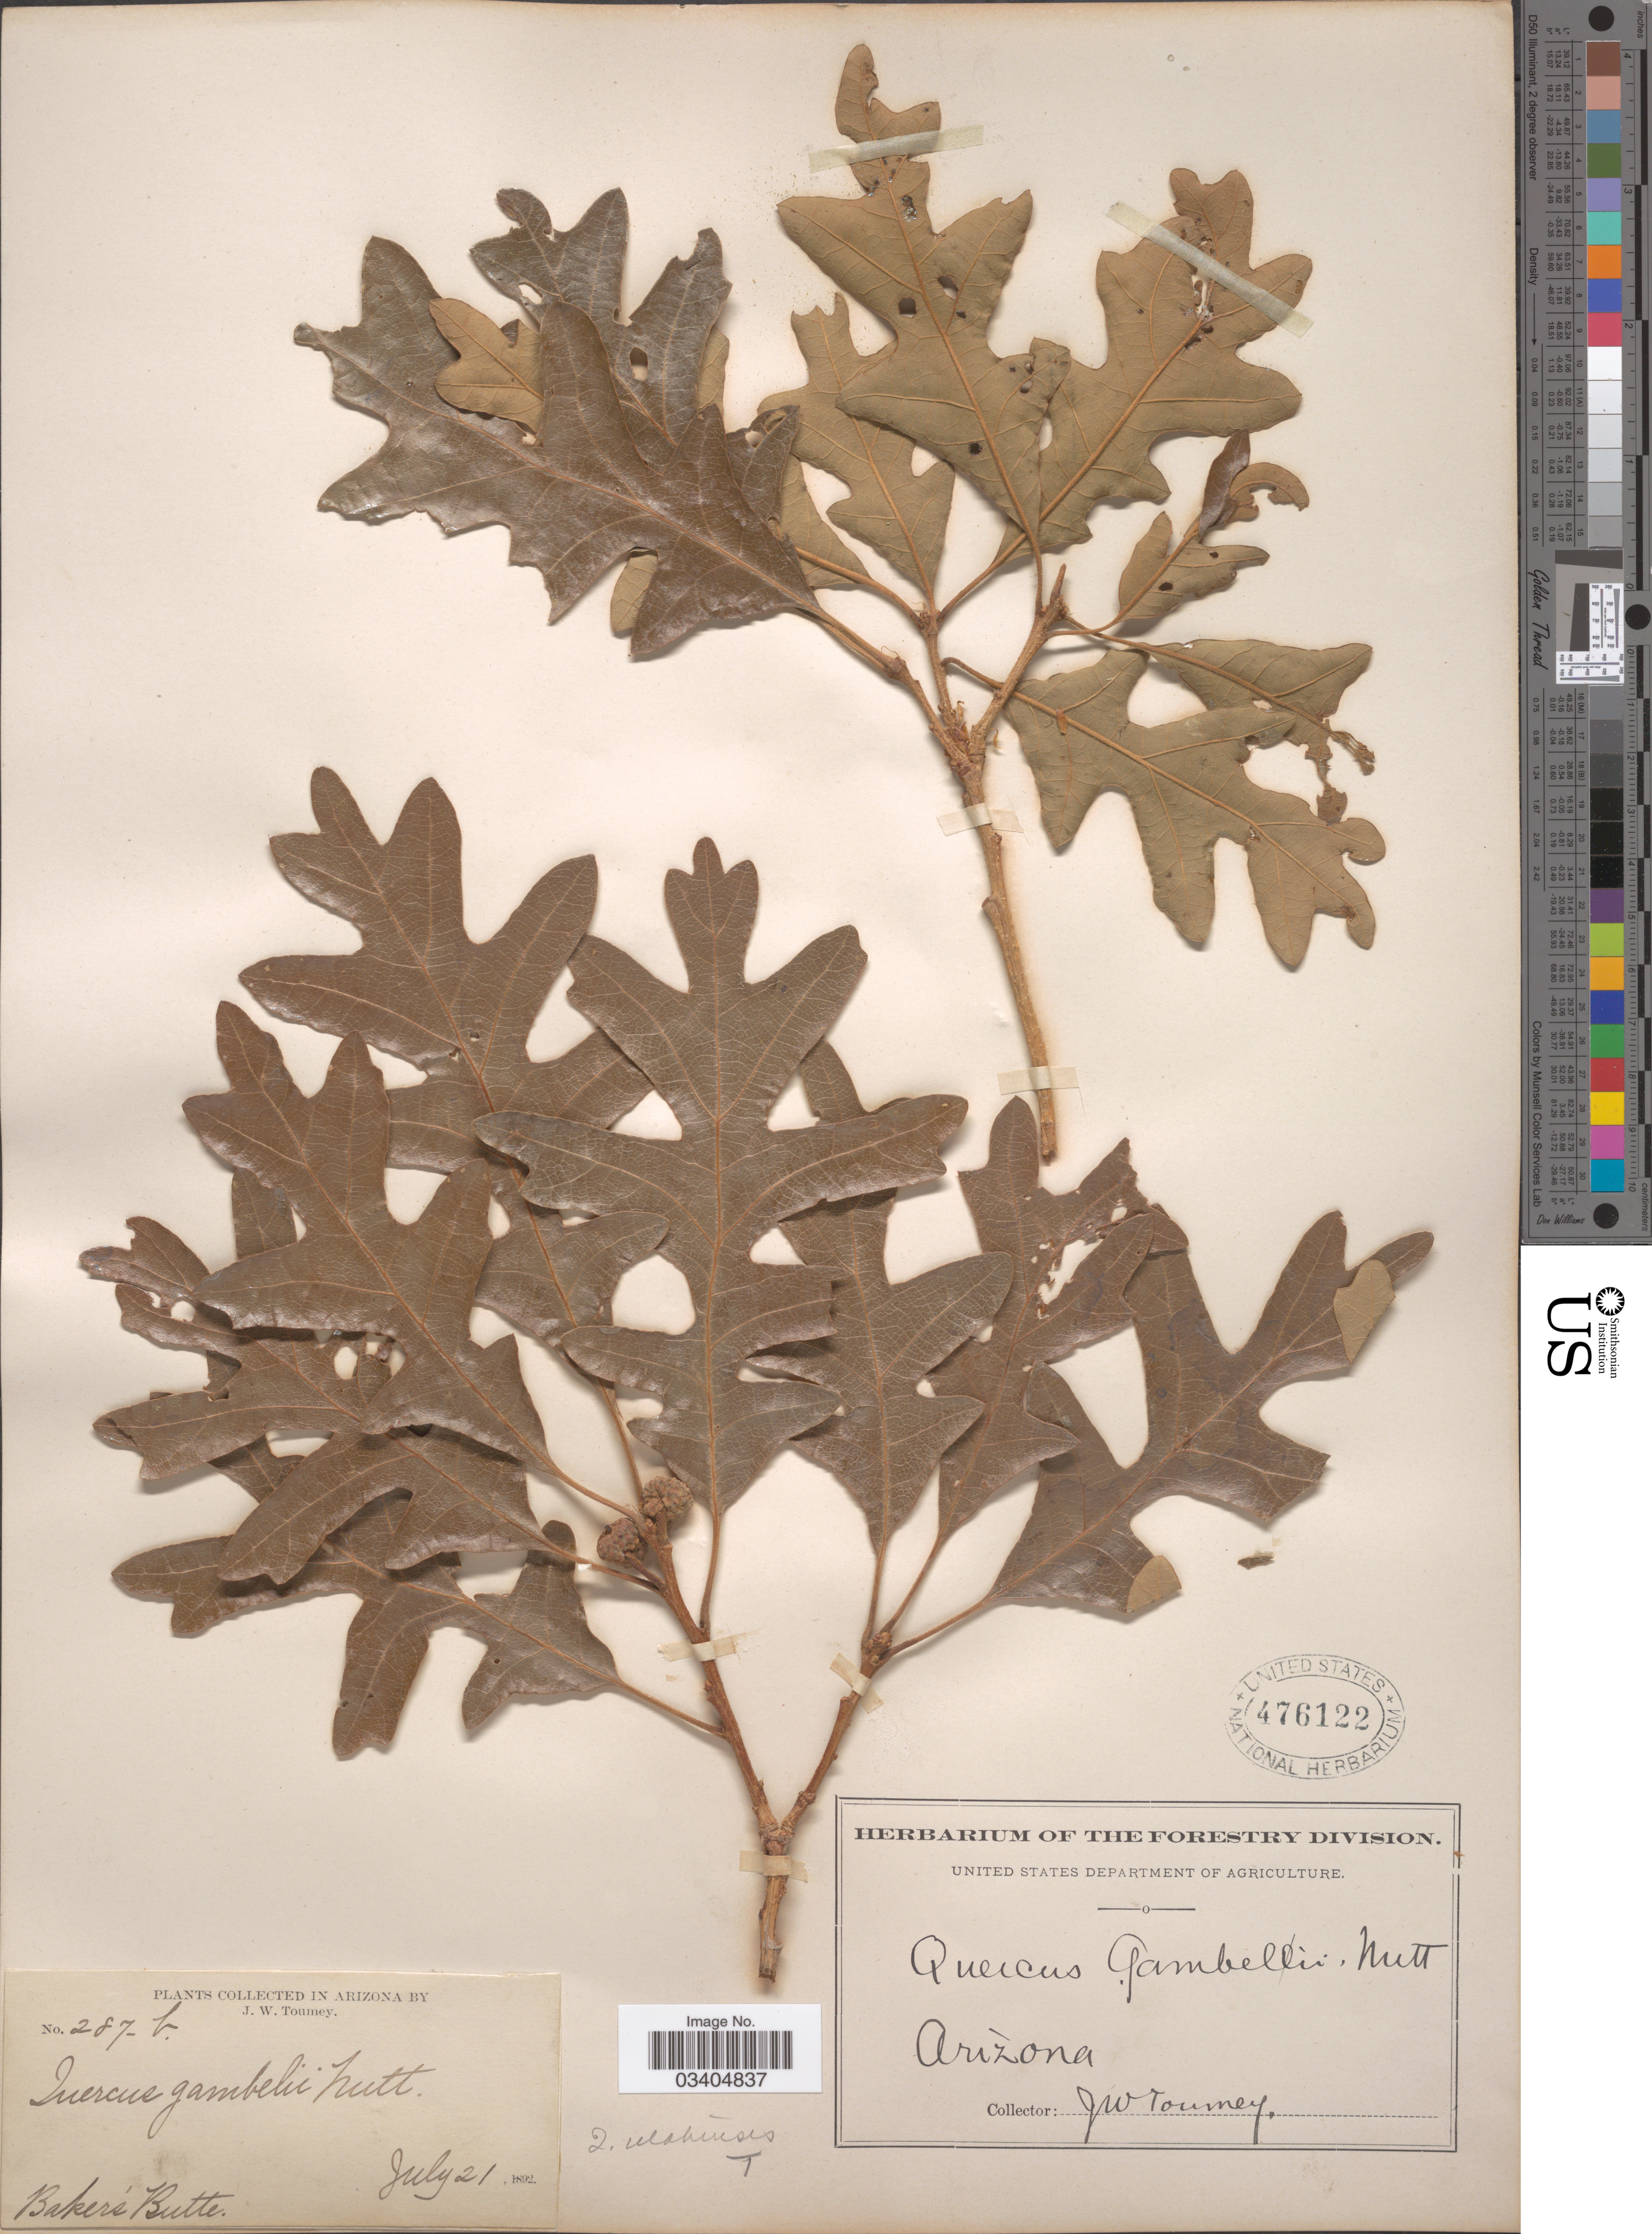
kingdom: Plantae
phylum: Tracheophyta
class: Magnoliopsida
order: Fagales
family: Fagaceae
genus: Quercus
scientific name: Quercus gambelii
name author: Nutt.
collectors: J. W. Toumey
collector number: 287-b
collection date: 1892-07-21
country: United States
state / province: Arizona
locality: Bakers Butte.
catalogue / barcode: US 476122